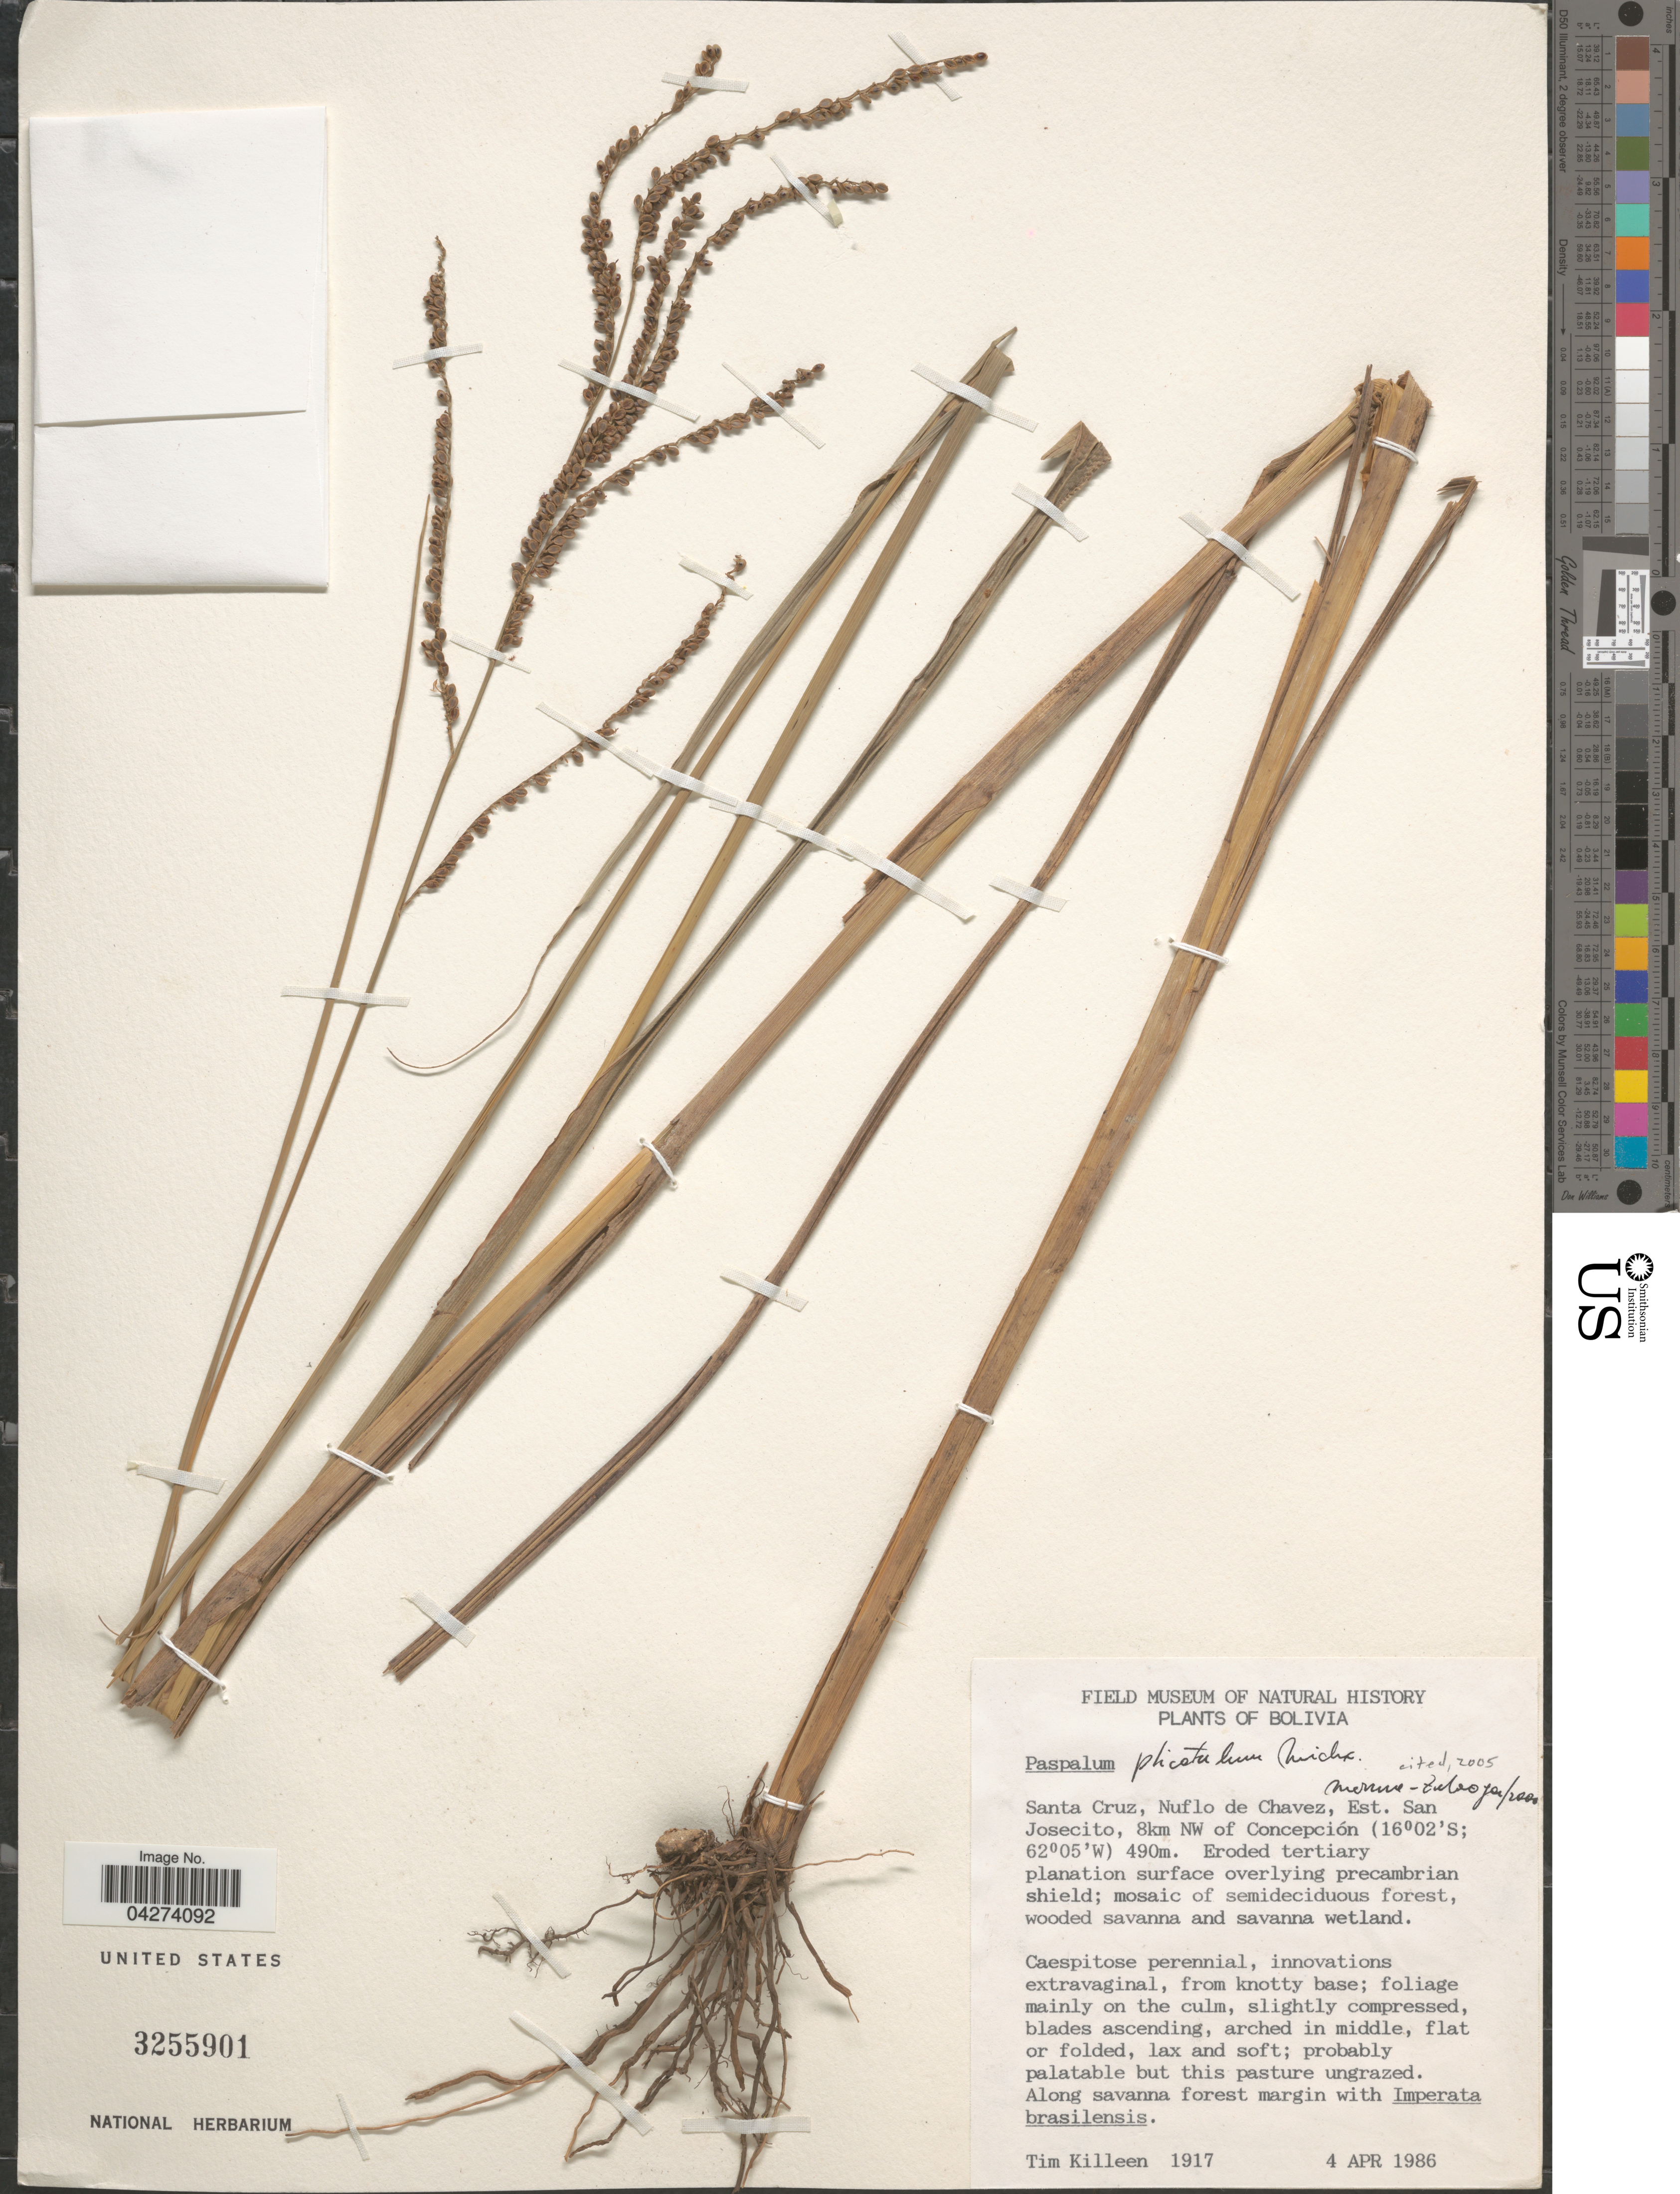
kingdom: Plantae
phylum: Tracheophyta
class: Liliopsida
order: Poales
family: Poaceae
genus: Paspalum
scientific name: Paspalum plicatulum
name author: Michx.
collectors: T. J. Killeen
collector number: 1917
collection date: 1986-04-04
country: Bolivia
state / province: Santa Cruz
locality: Nuflo de Chavez, Est. San Josecito, 8km NW of Concepción.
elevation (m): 490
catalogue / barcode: US 3255901